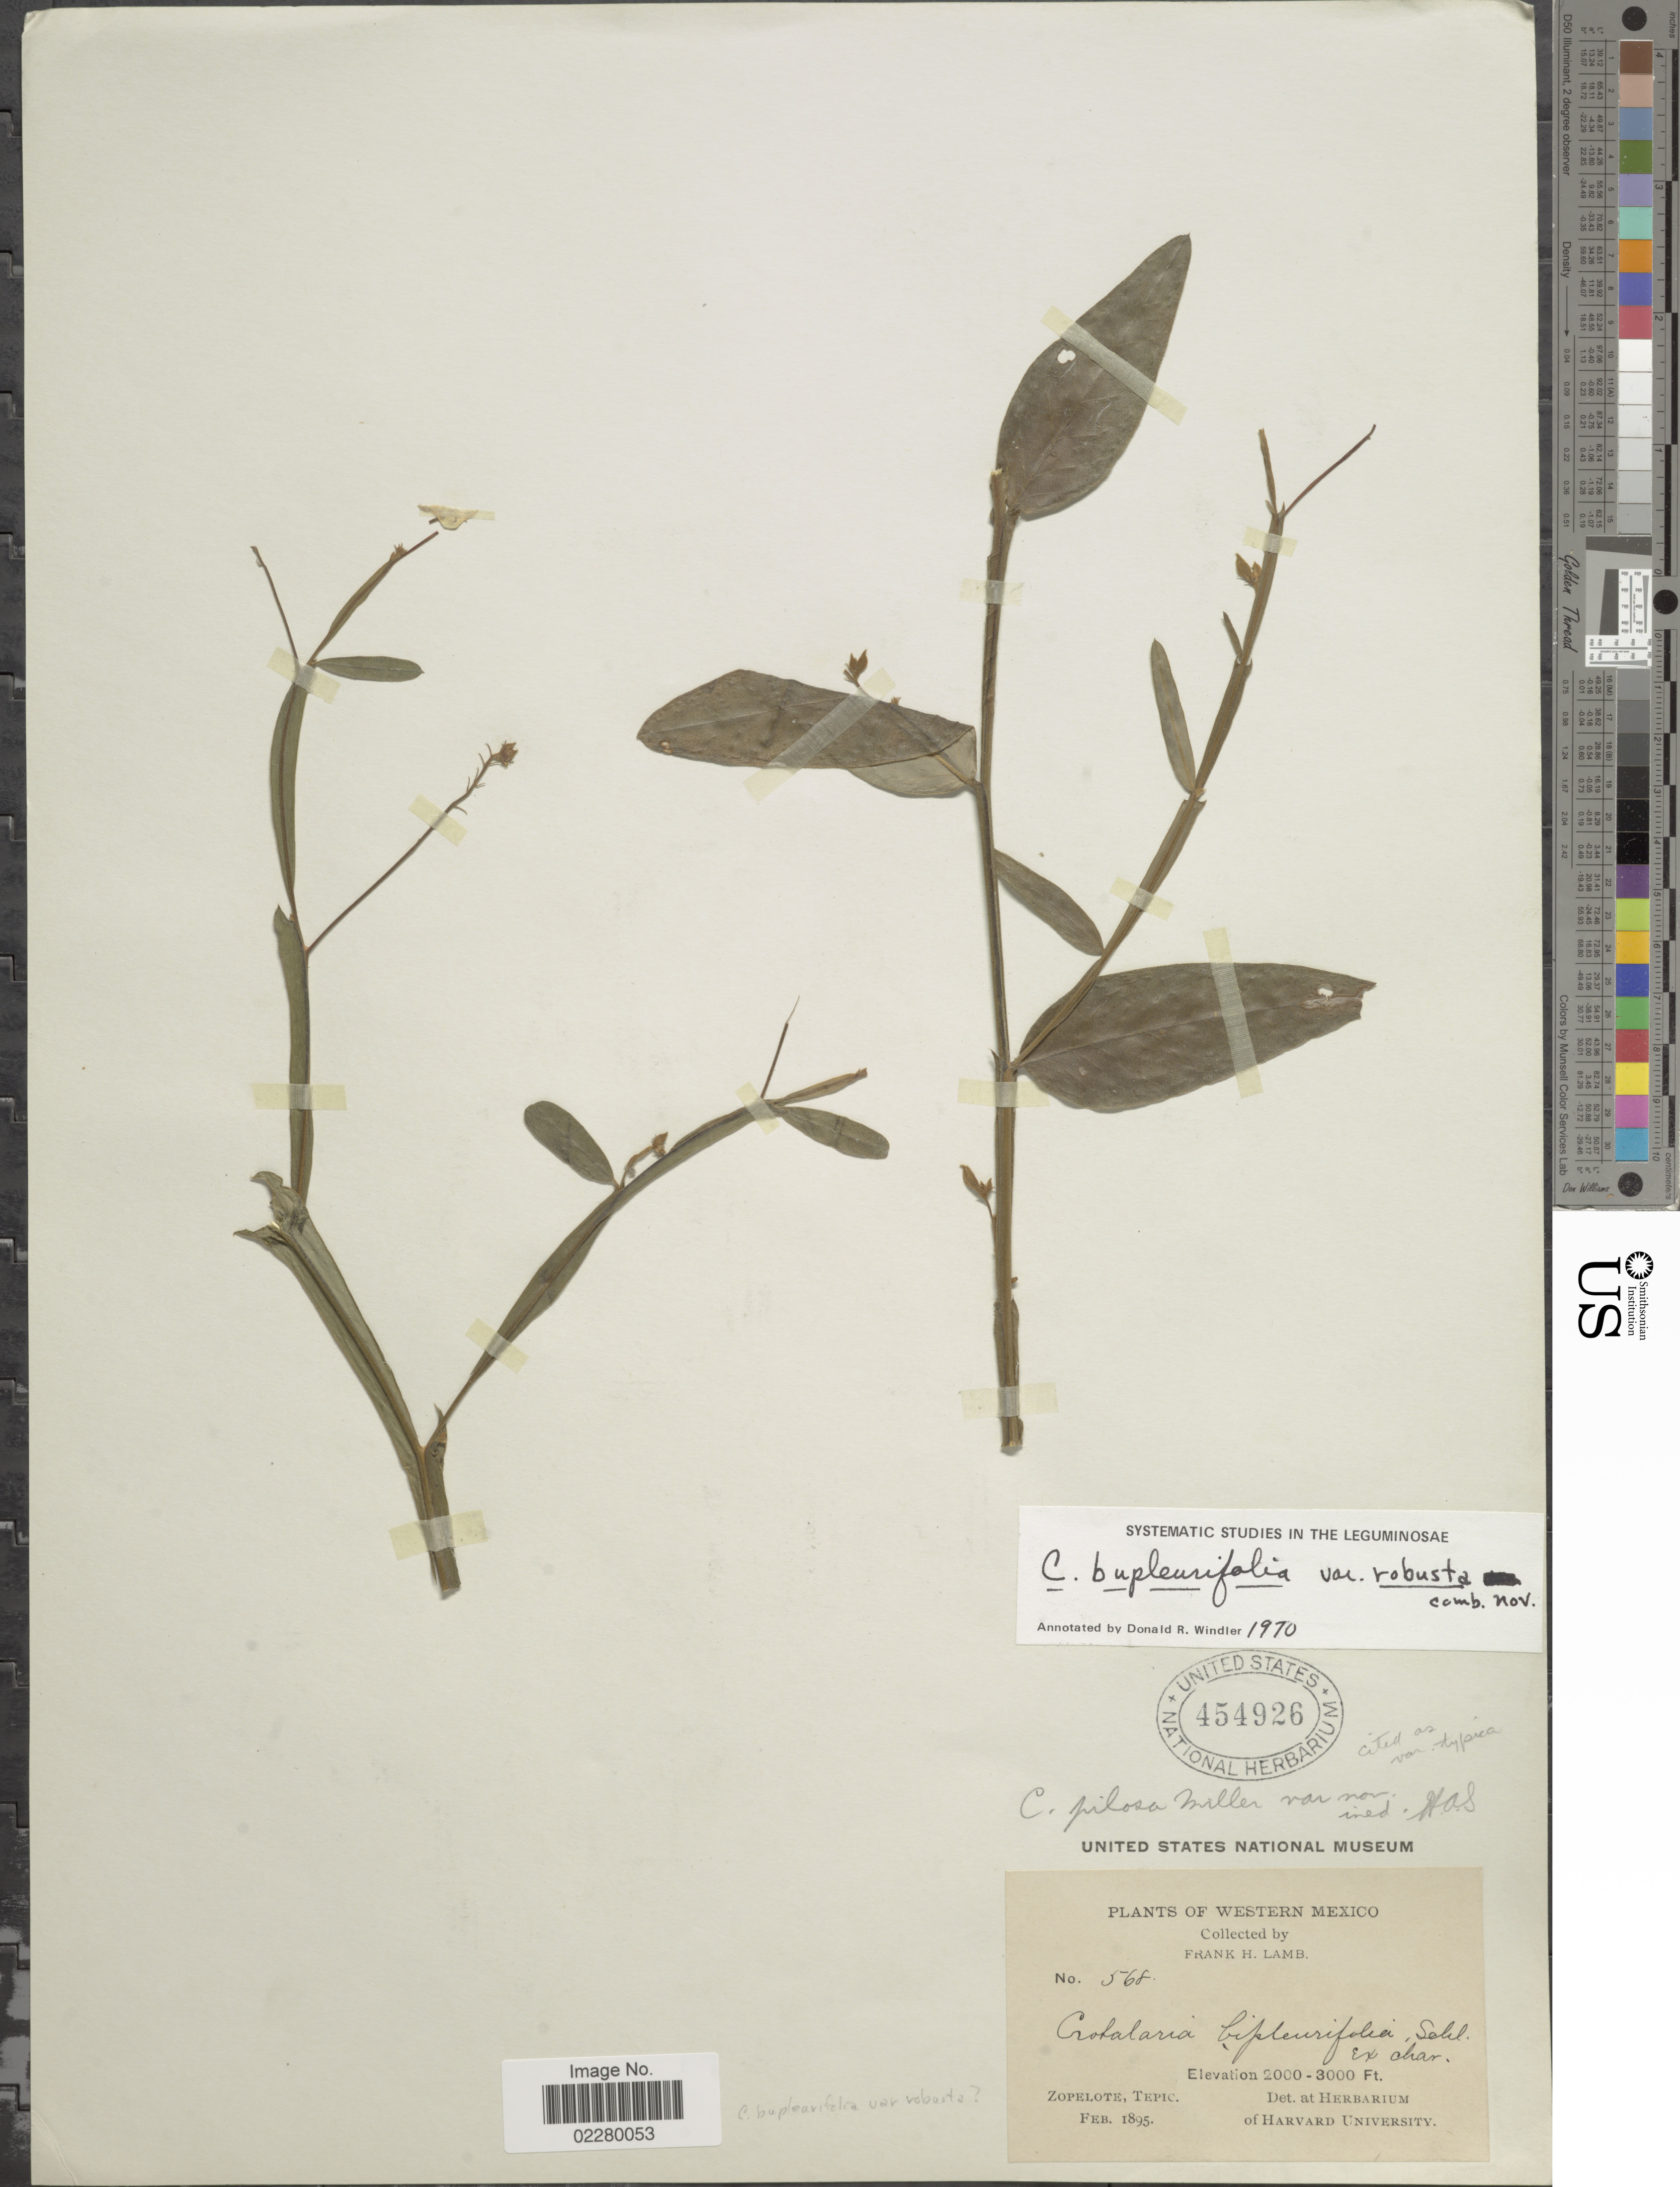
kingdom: Plantae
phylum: Tracheophyta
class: Magnoliopsida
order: Fabales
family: Fabaceae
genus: Crotalaria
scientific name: Crotalaria bupleurifolia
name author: Schltdl. & Cham.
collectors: F. H. Lamb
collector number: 568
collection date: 1895-02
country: Mexico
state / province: Nayarit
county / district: Ruíz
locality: Zopelote [El Zopilote], Tepic [now Nayarit].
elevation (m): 610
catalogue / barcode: US 454926